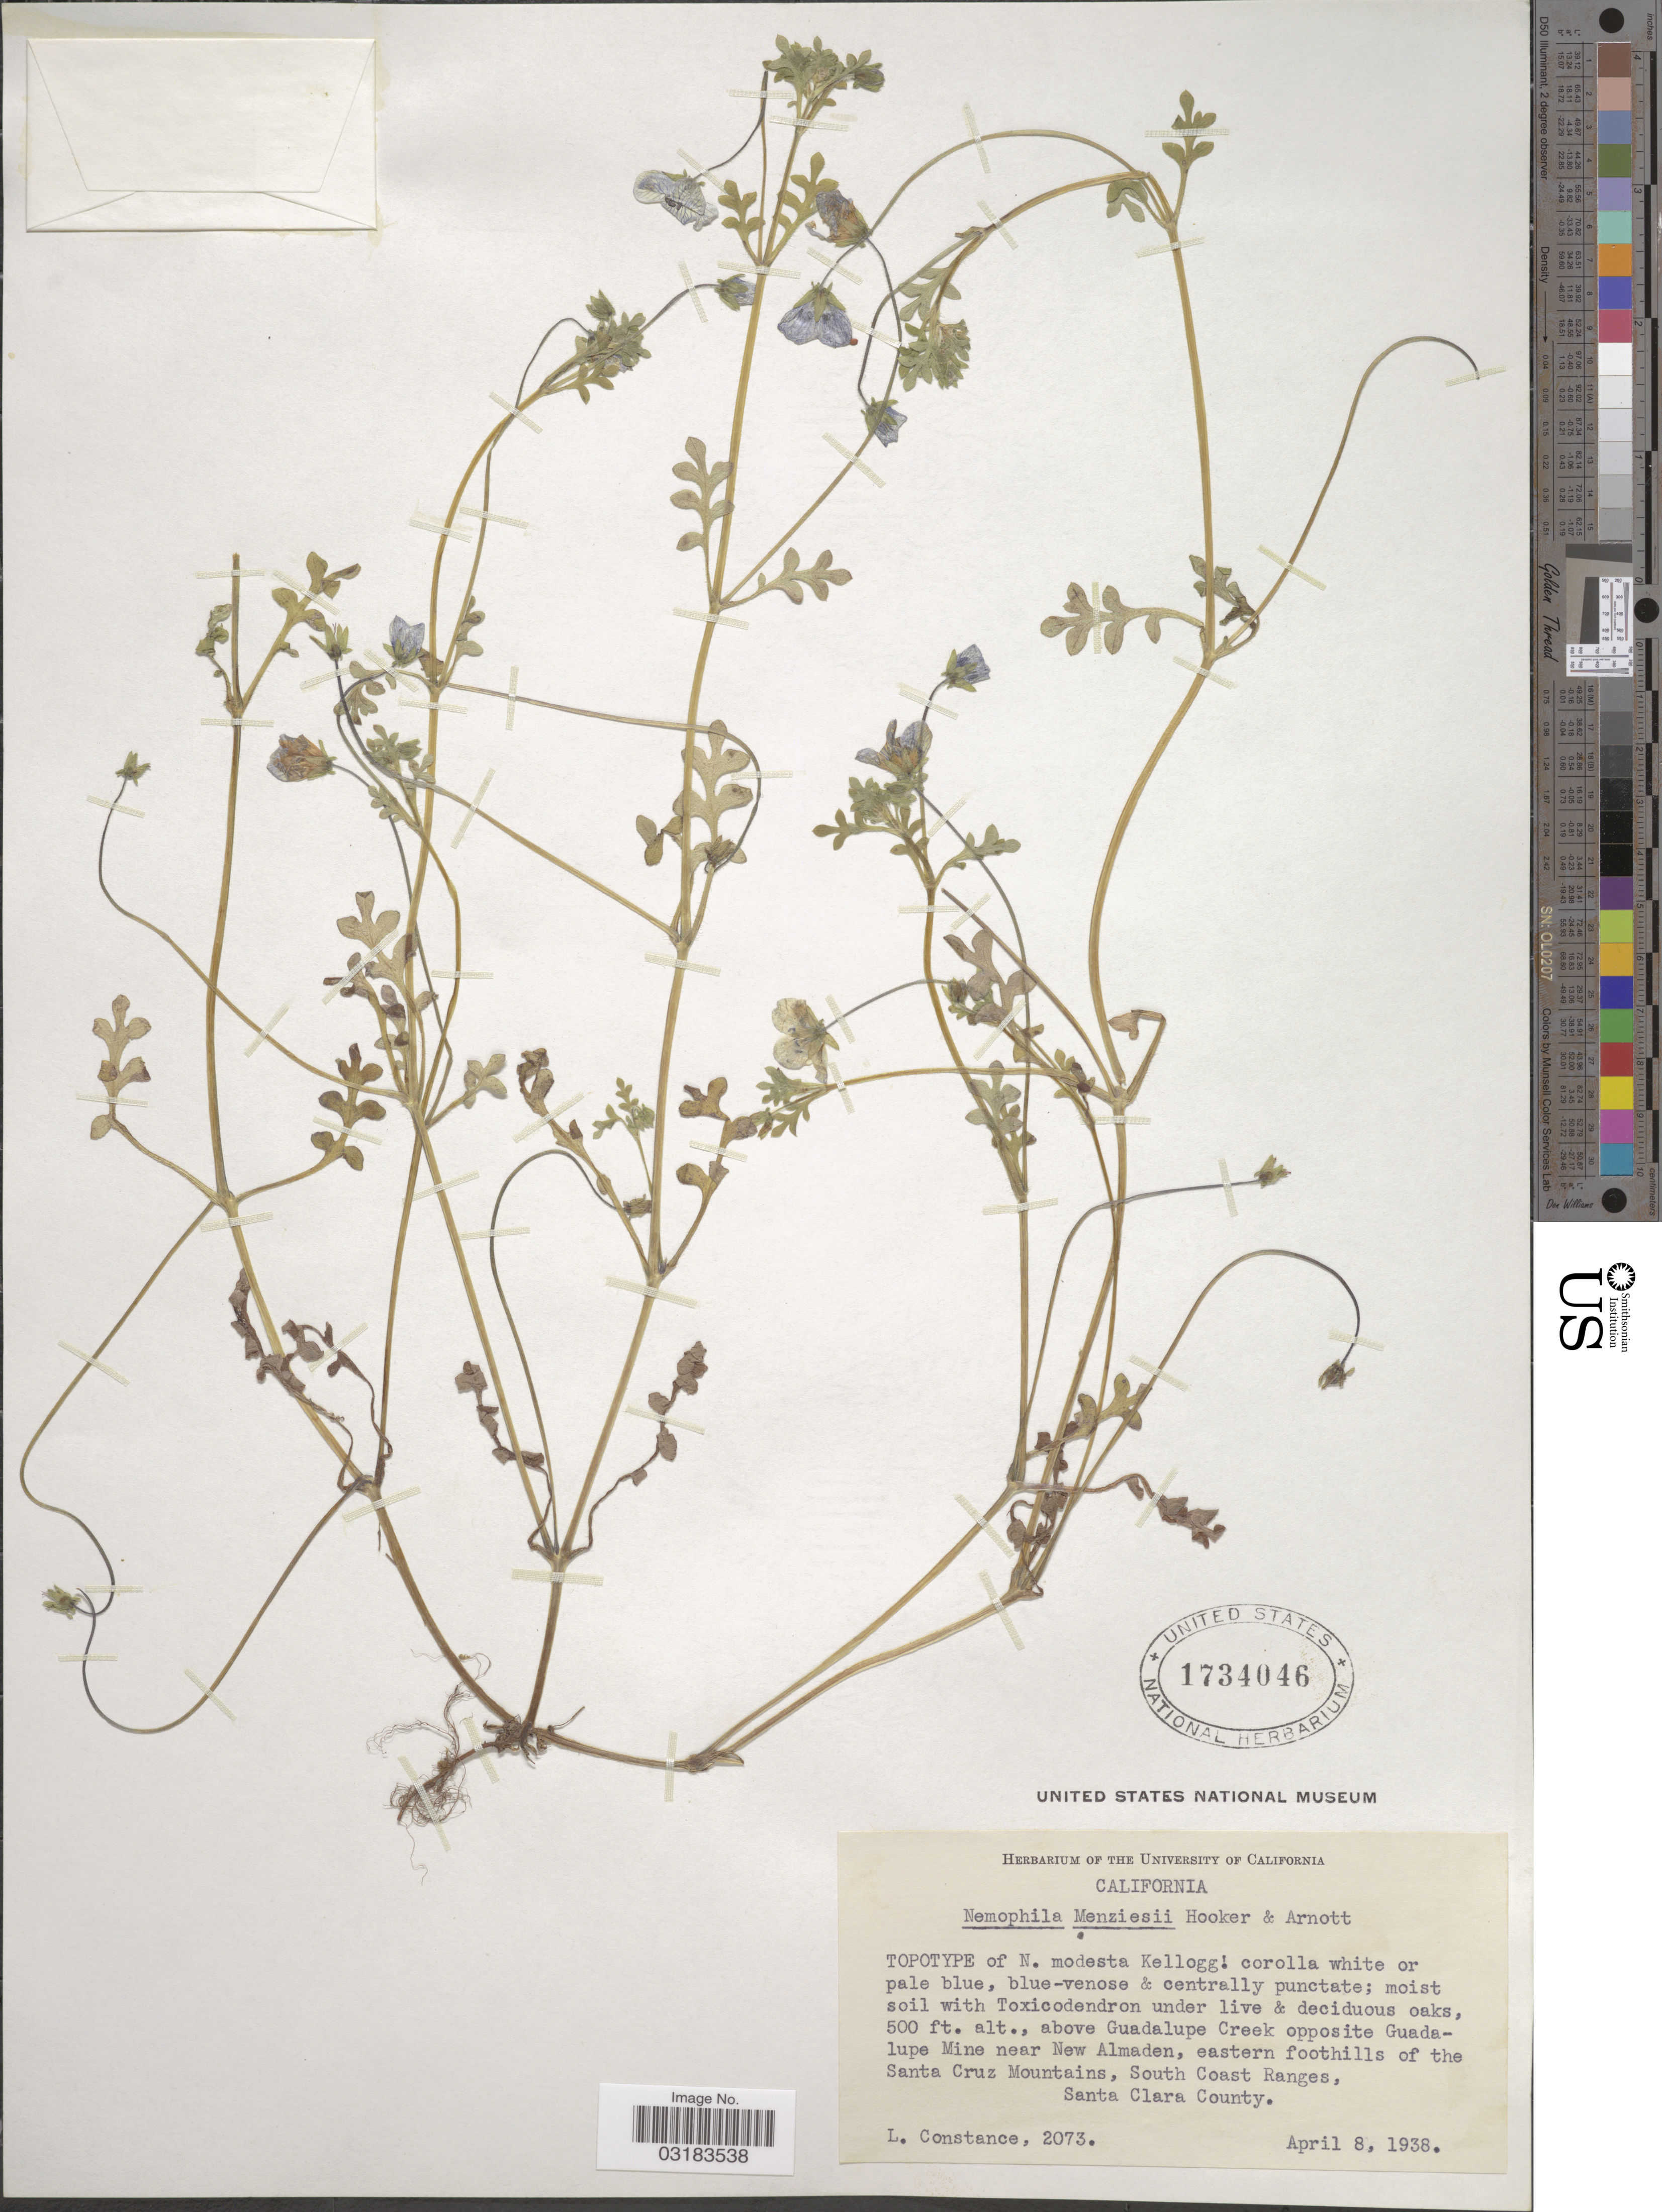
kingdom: Plantae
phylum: Tracheophyta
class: Magnoliopsida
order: Boraginales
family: Hydrophyllaceae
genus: Nemophila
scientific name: Nemophila menziesii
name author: Hook. & Arn.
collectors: L. Constance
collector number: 2073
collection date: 1938-04-08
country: United States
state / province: California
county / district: Santa Clara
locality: Above Guadalupe Creek opposite Guadalupe Mine near New Almaden, eastern foothills of the Santa Cruz Mountains, South Coast Ranges, Santa Clara County.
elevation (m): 152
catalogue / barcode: US 1734046